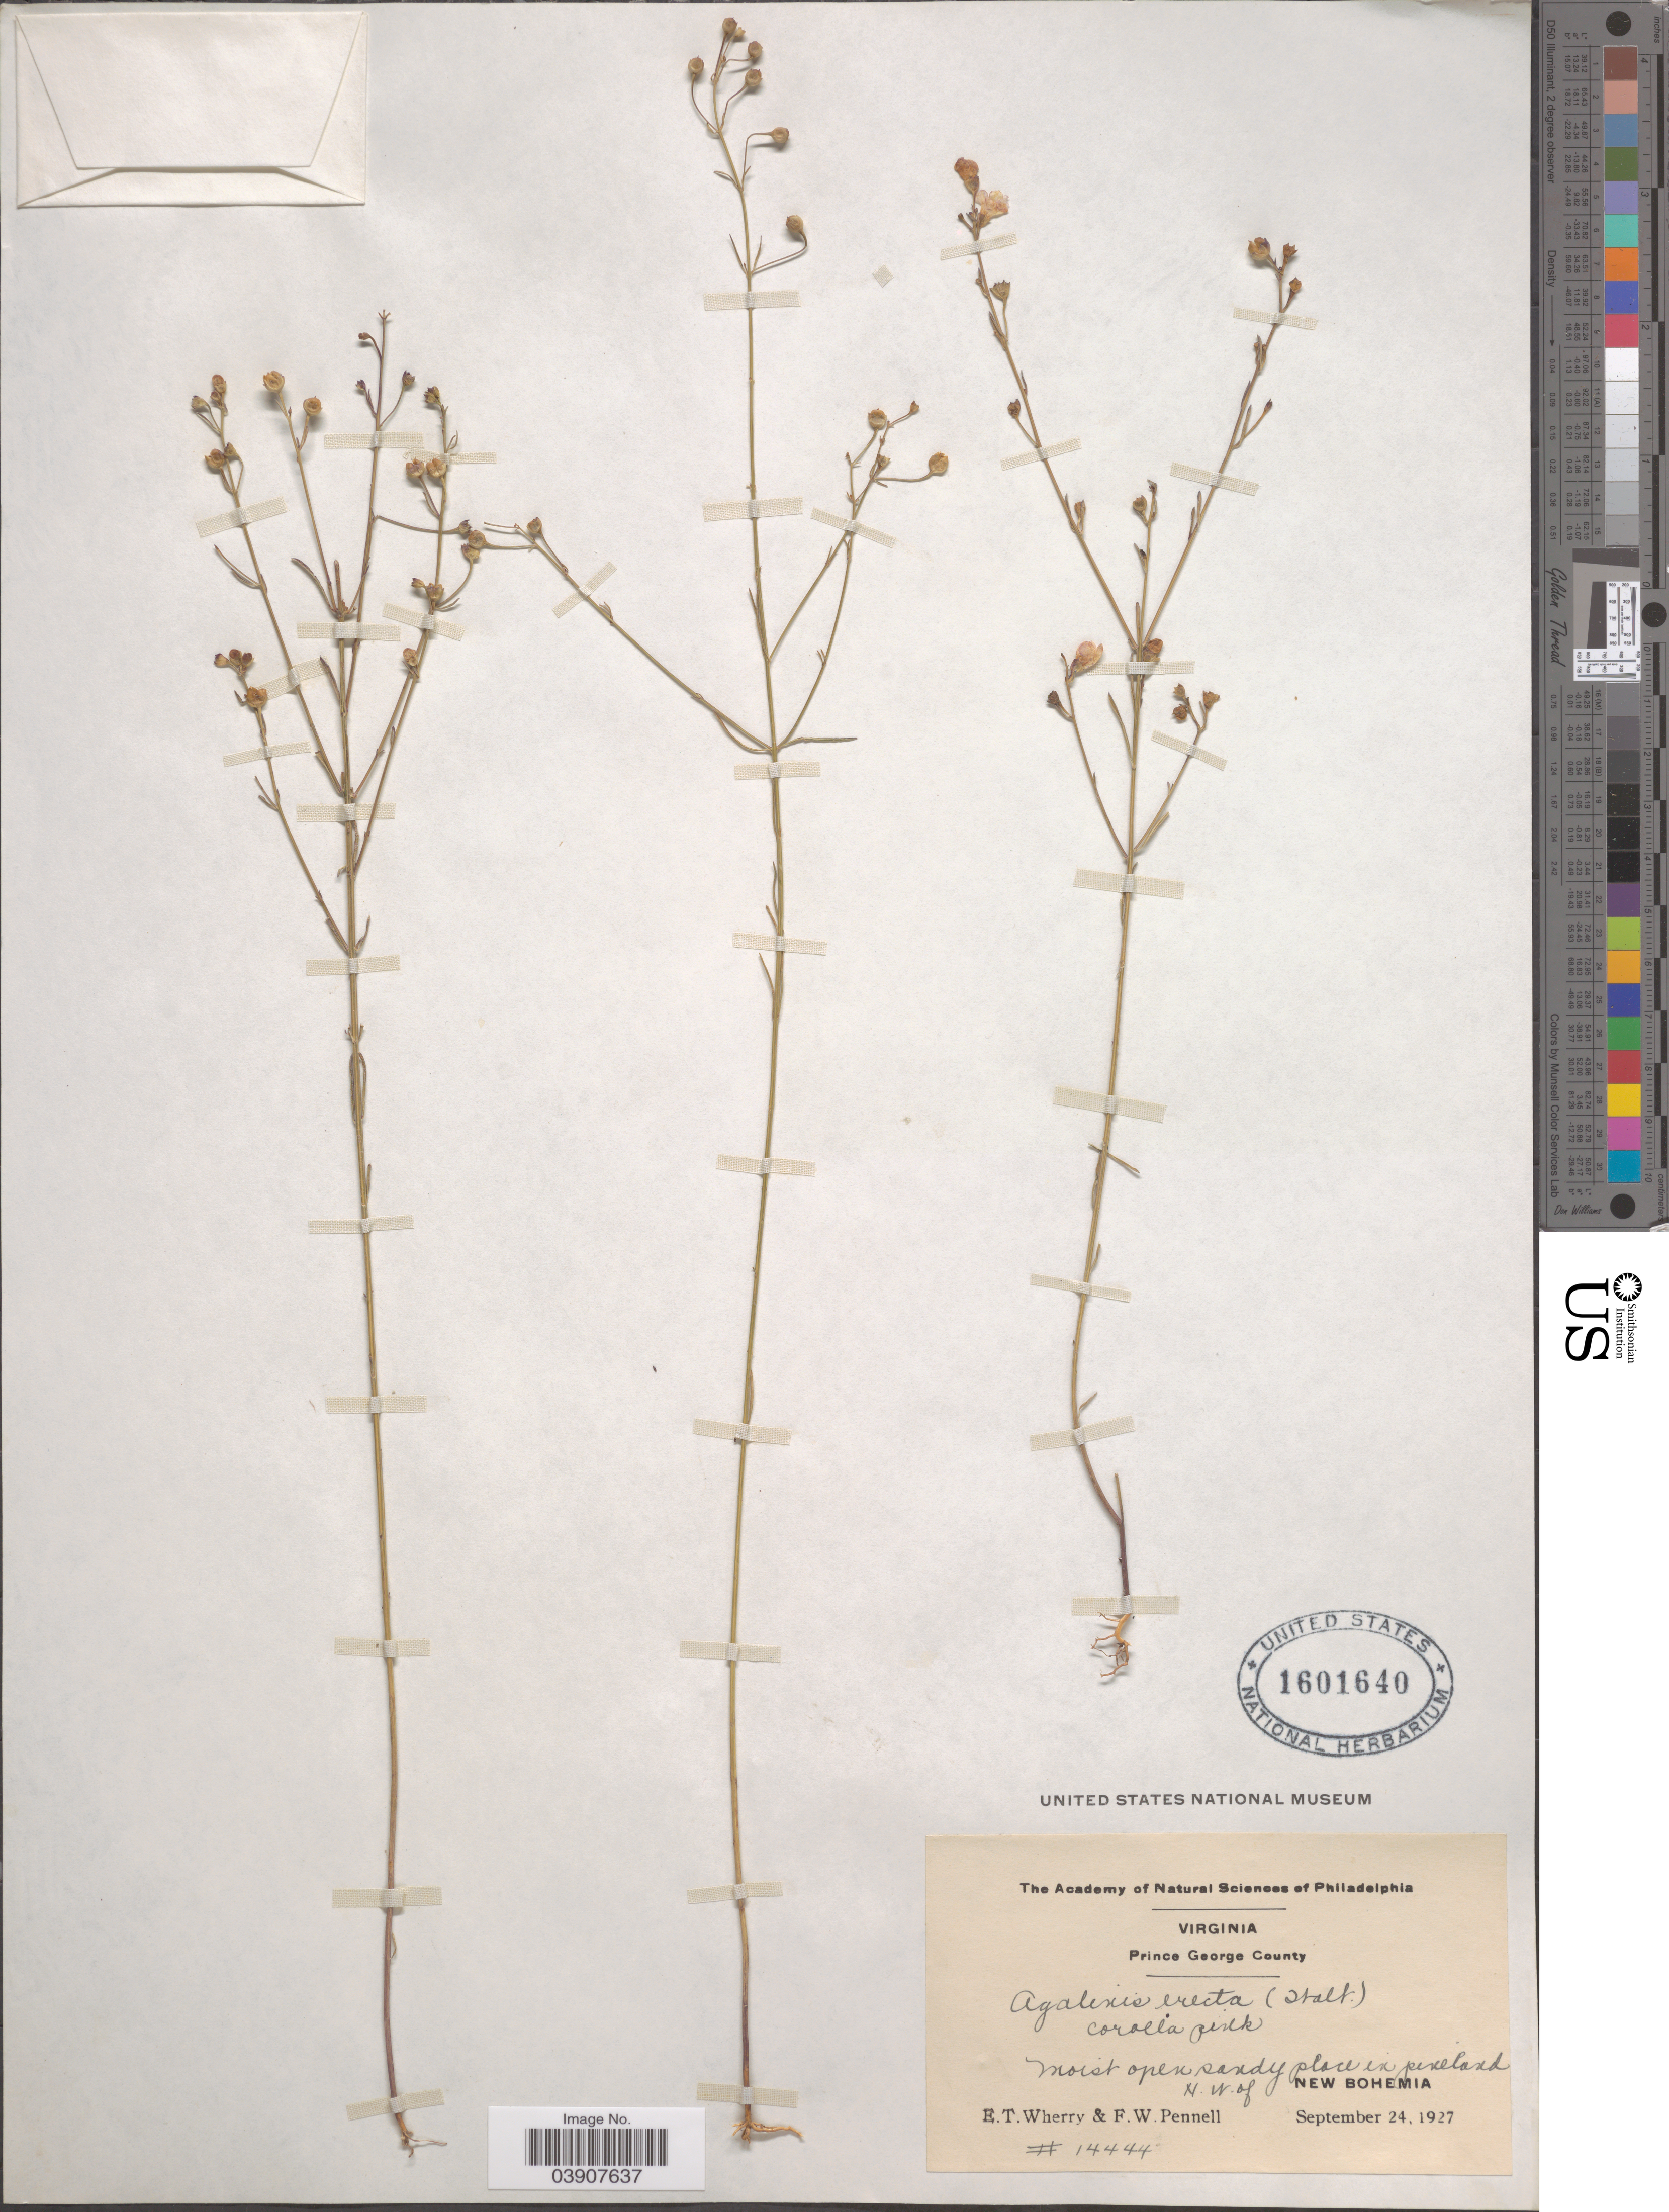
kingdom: Plantae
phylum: Tracheophyta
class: Magnoliopsida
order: Lamiales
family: Orobanchaceae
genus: Agalinis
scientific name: Agalinis erecta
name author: Pennell ex Small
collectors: E. T. Wherry & F. W. Pennell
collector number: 14444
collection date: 1927-09-24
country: United States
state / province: Virginia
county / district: Prince George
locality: Prince George County. N. W. of New Bohemia.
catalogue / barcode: US 1601640